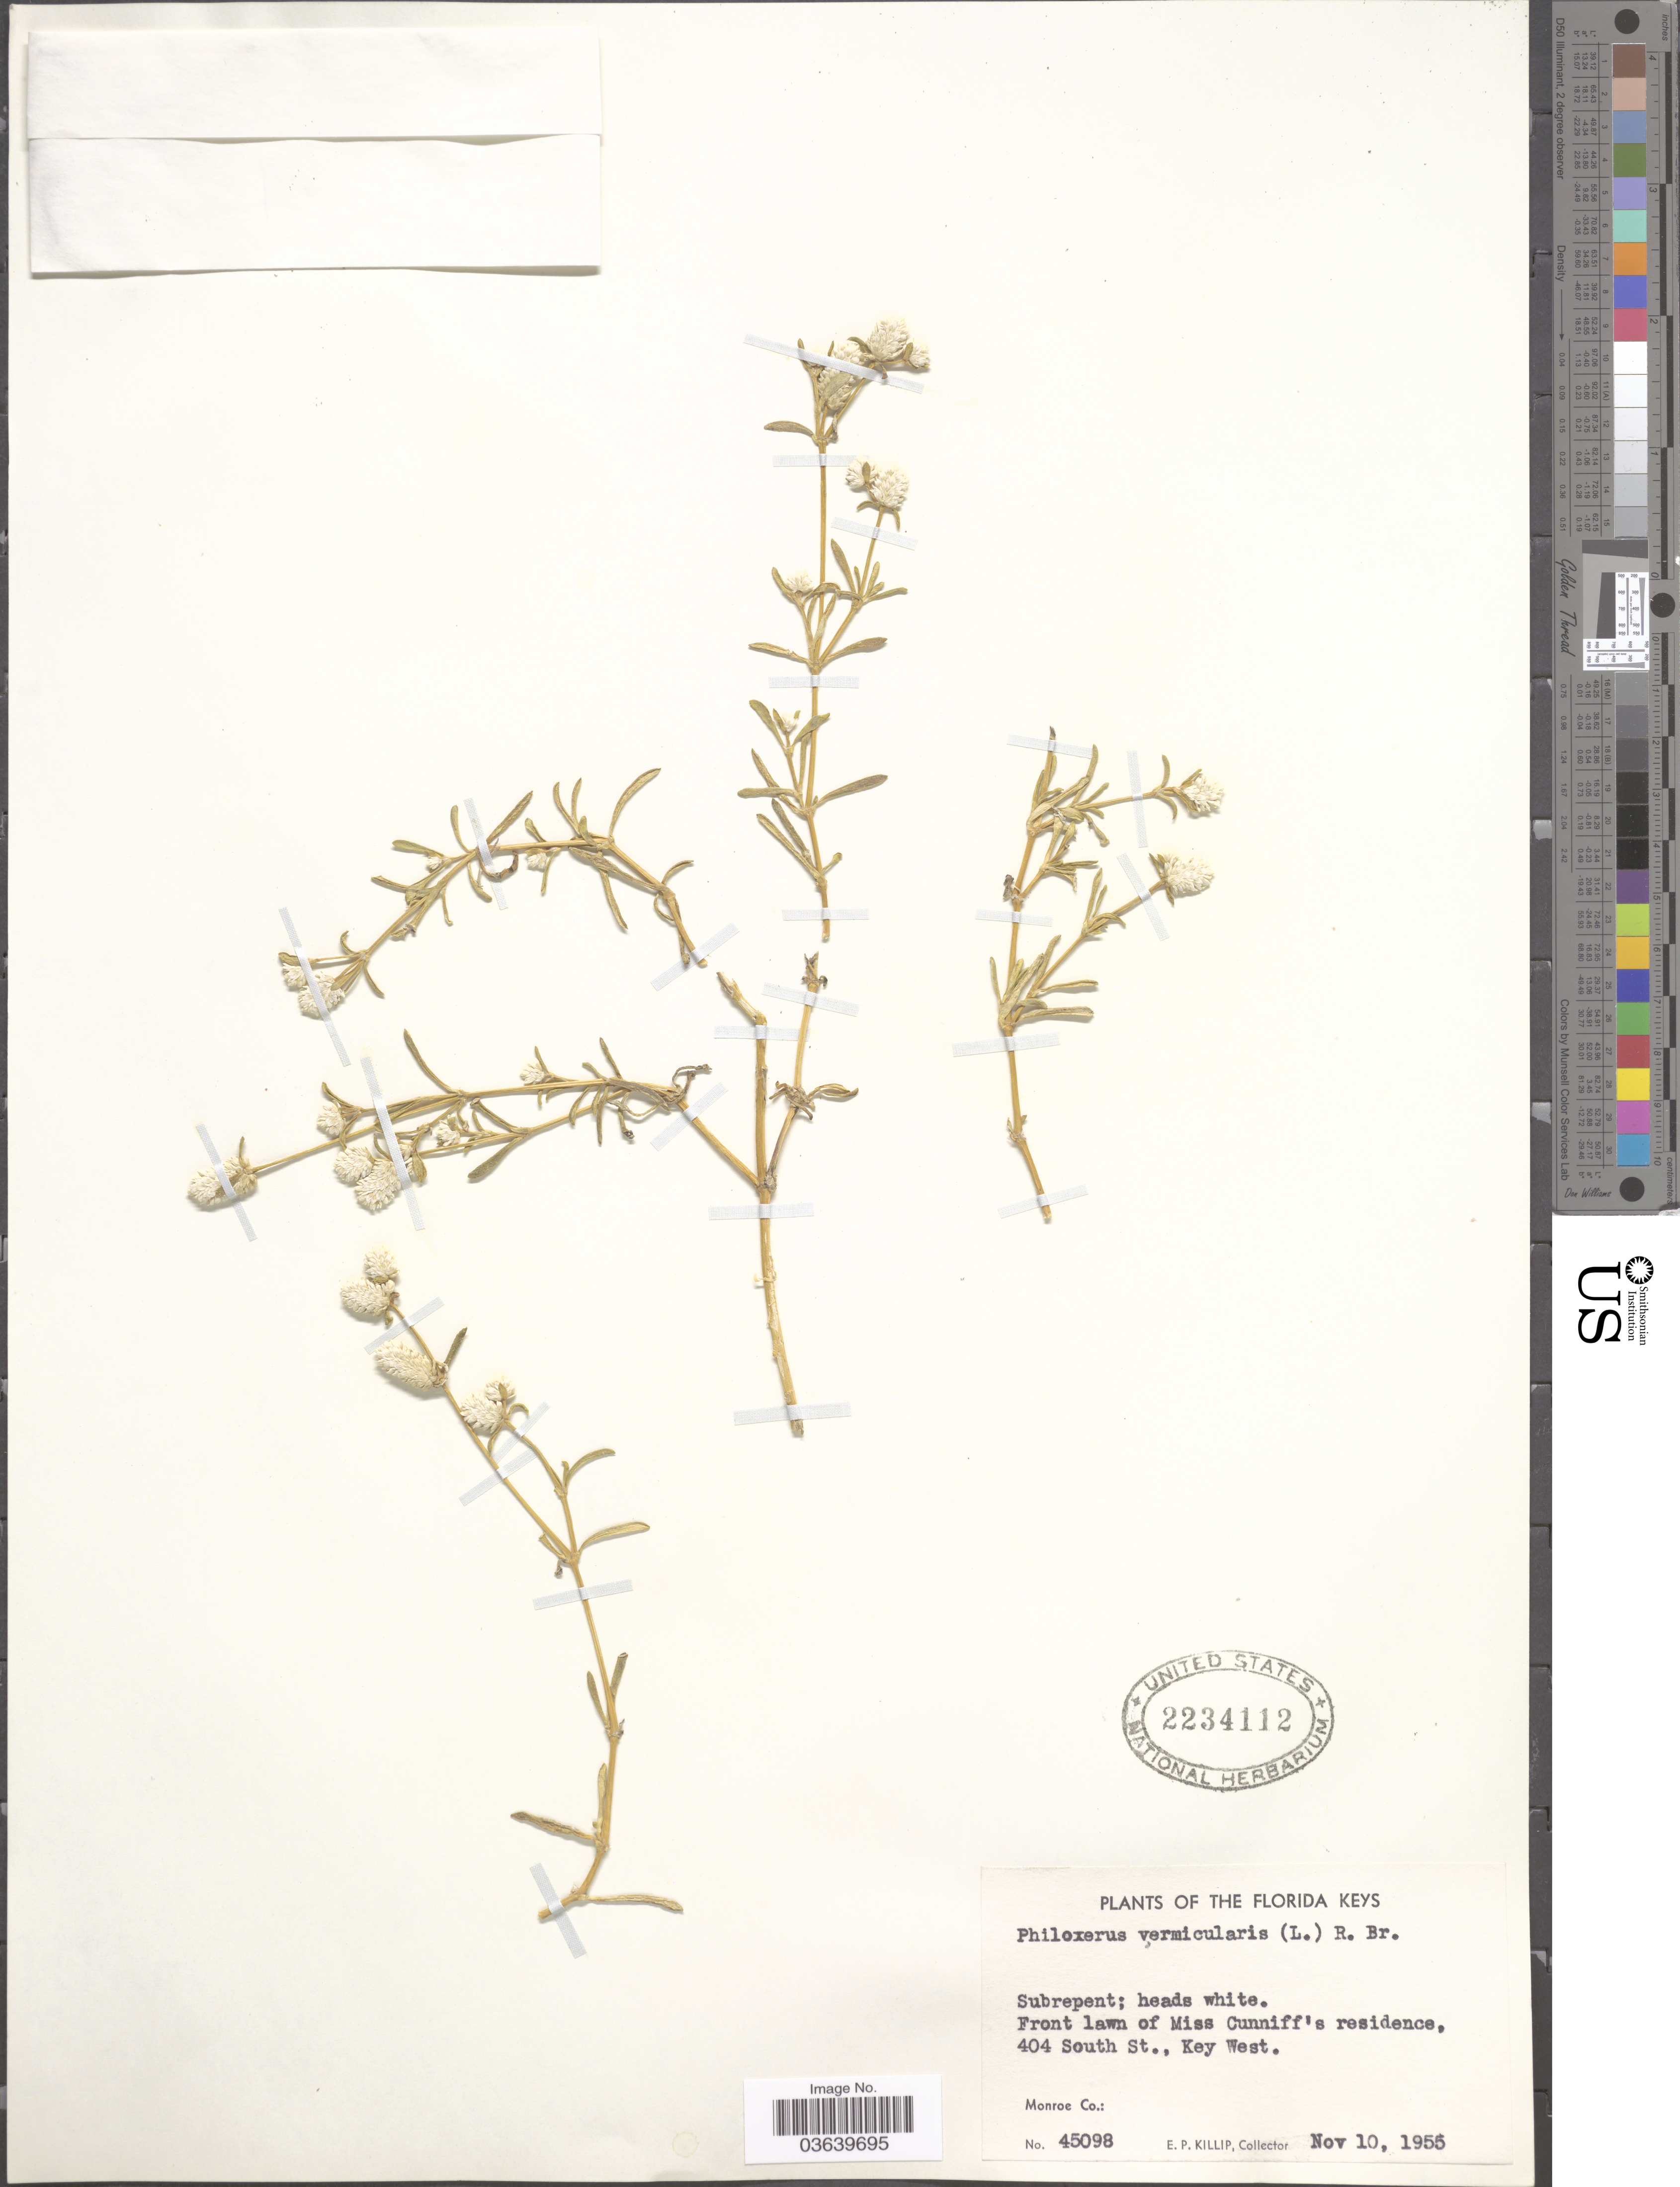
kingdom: Plantae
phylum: Tracheophyta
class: Magnoliopsida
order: Caryophyllales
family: Amaranthaceae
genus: Gomphrena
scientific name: Gomphrena vermicularis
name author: L.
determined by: Strong, Mark T., (BOT), Smithsonian Institution - National Museum of Natural History (UNITED STATES)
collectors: E. P. Killip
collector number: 45098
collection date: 1955-11-10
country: United States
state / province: Florida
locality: The Florida Keys. Front lawn of Miss Cunniff's residence, 404 South St., Key West. Monroe Co.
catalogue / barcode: US 2234112